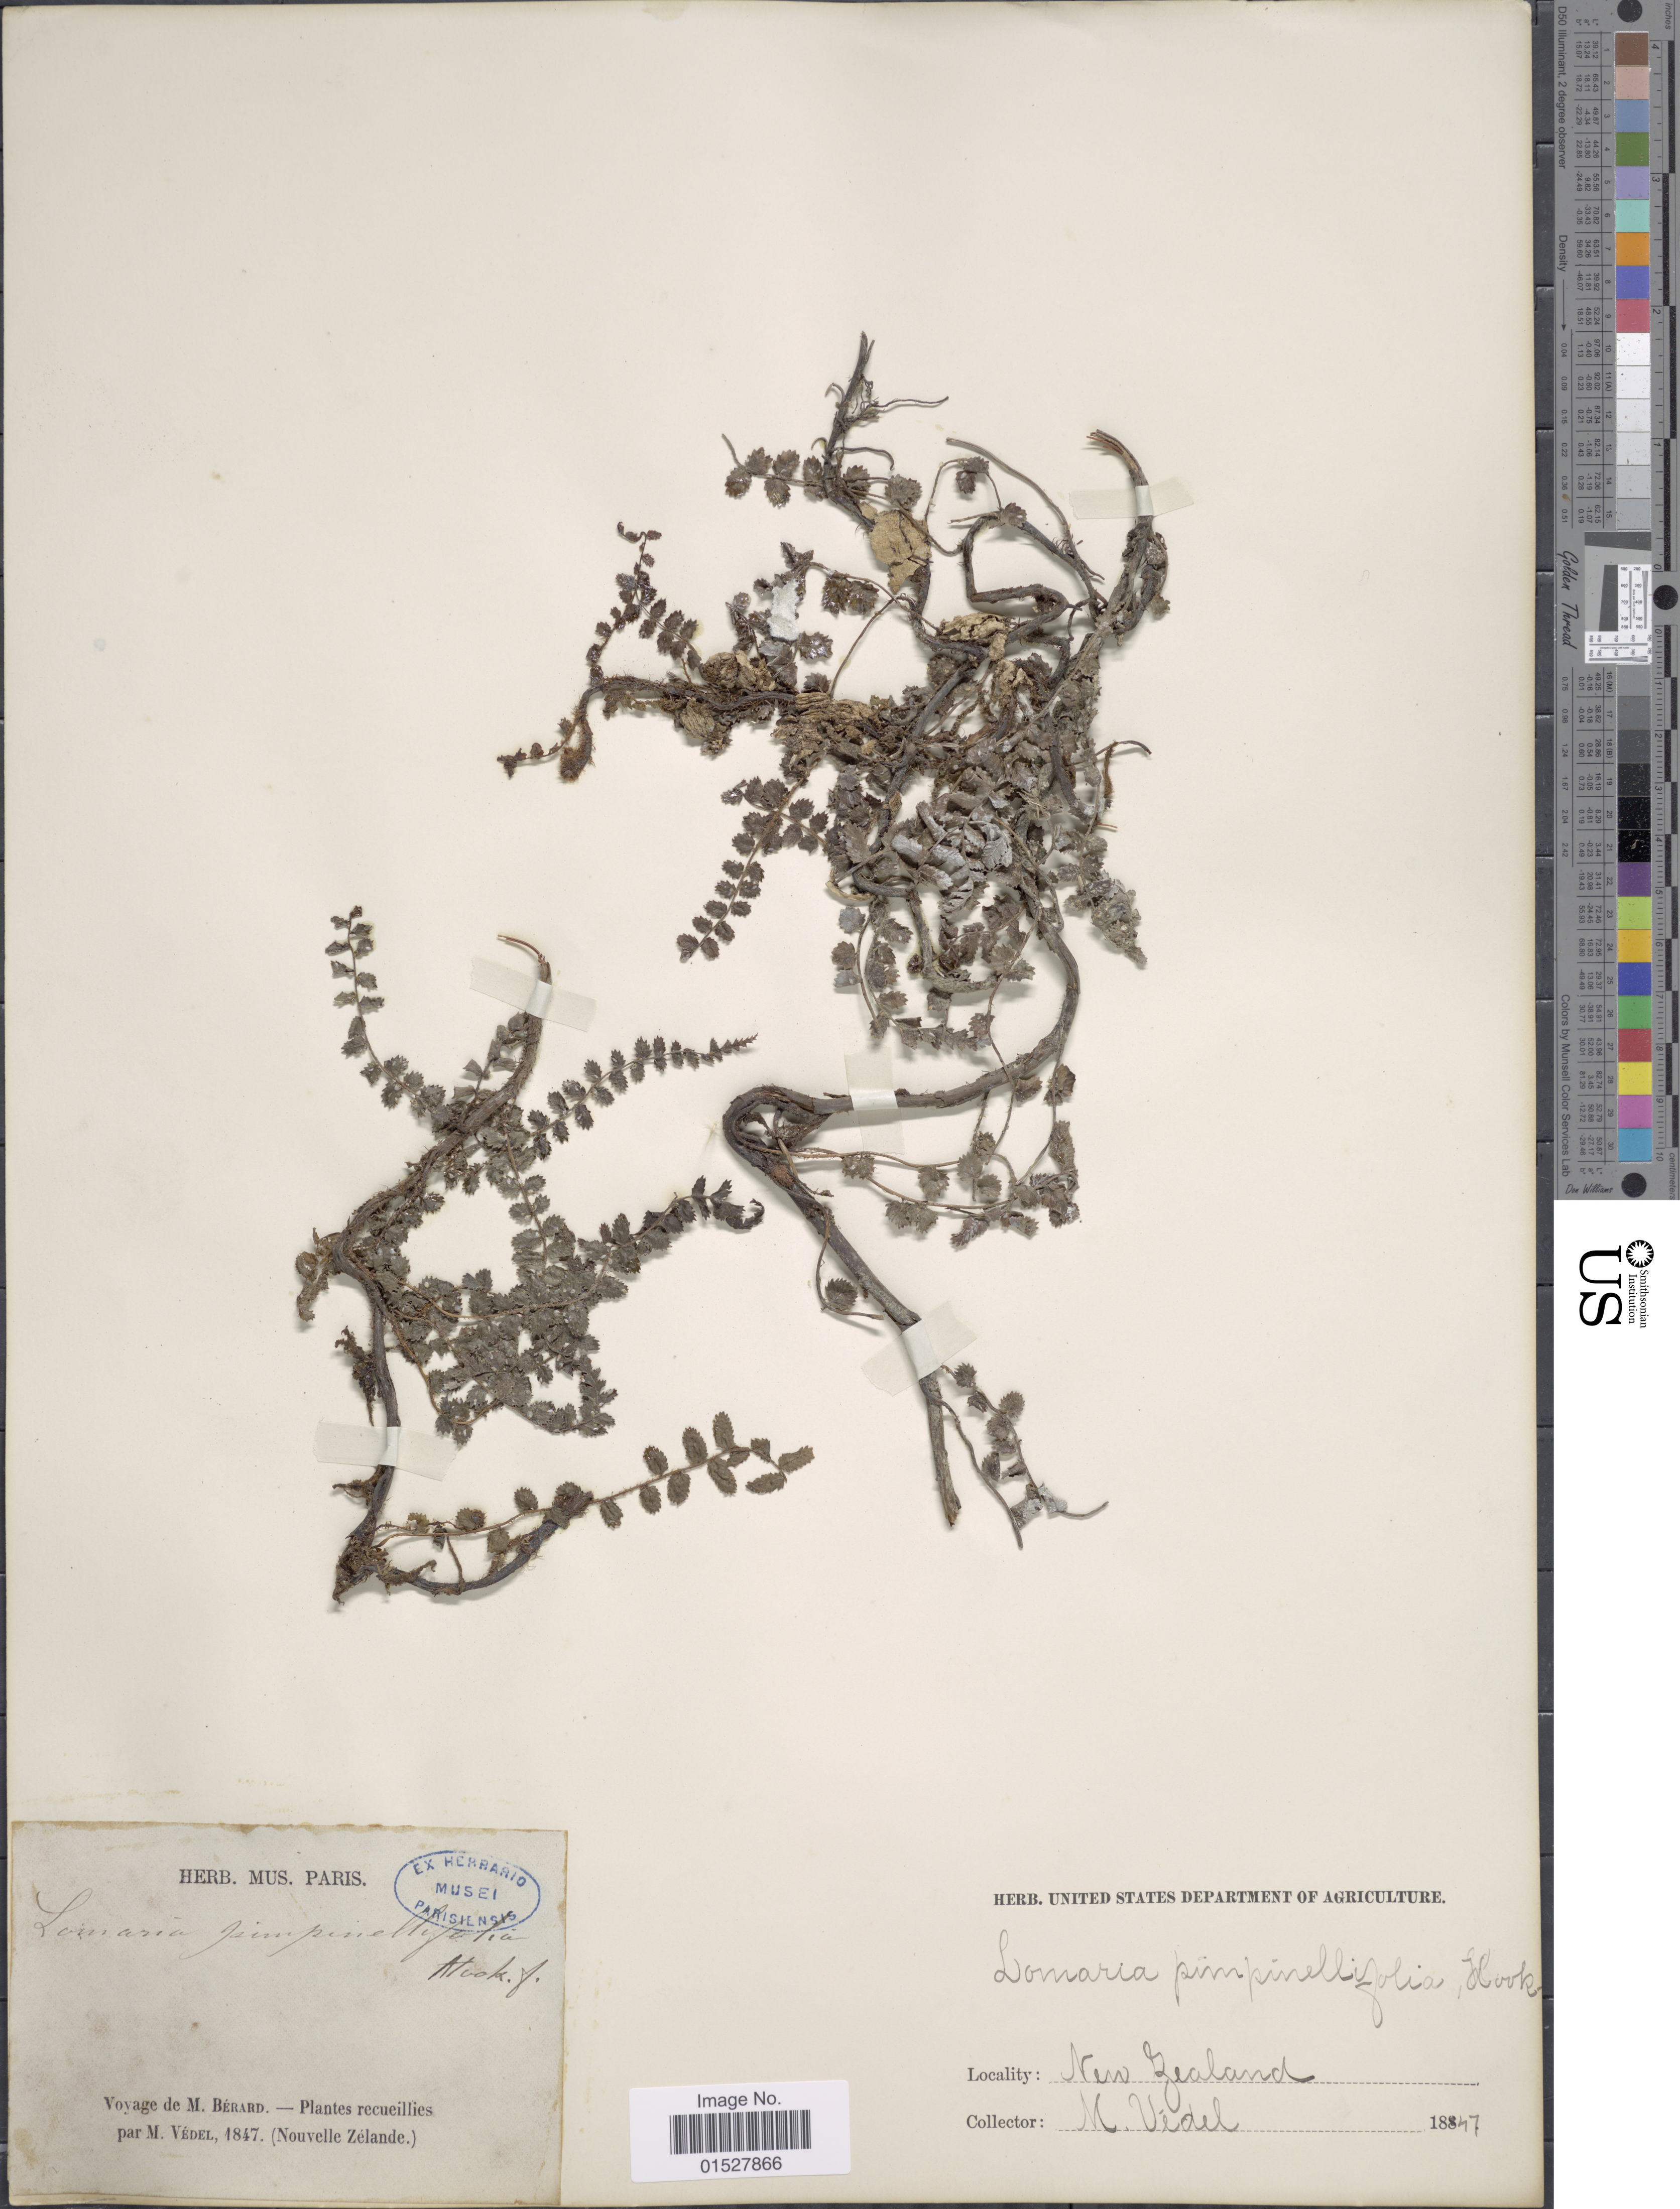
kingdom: Plantae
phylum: Tracheophyta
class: Polypodiopsida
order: Polypodiales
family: Blechnaceae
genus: Blechnum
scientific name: Blechnum filiforme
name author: (A. Cunn.) Ettingsh.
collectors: M. Védel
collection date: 1847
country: New Zealand